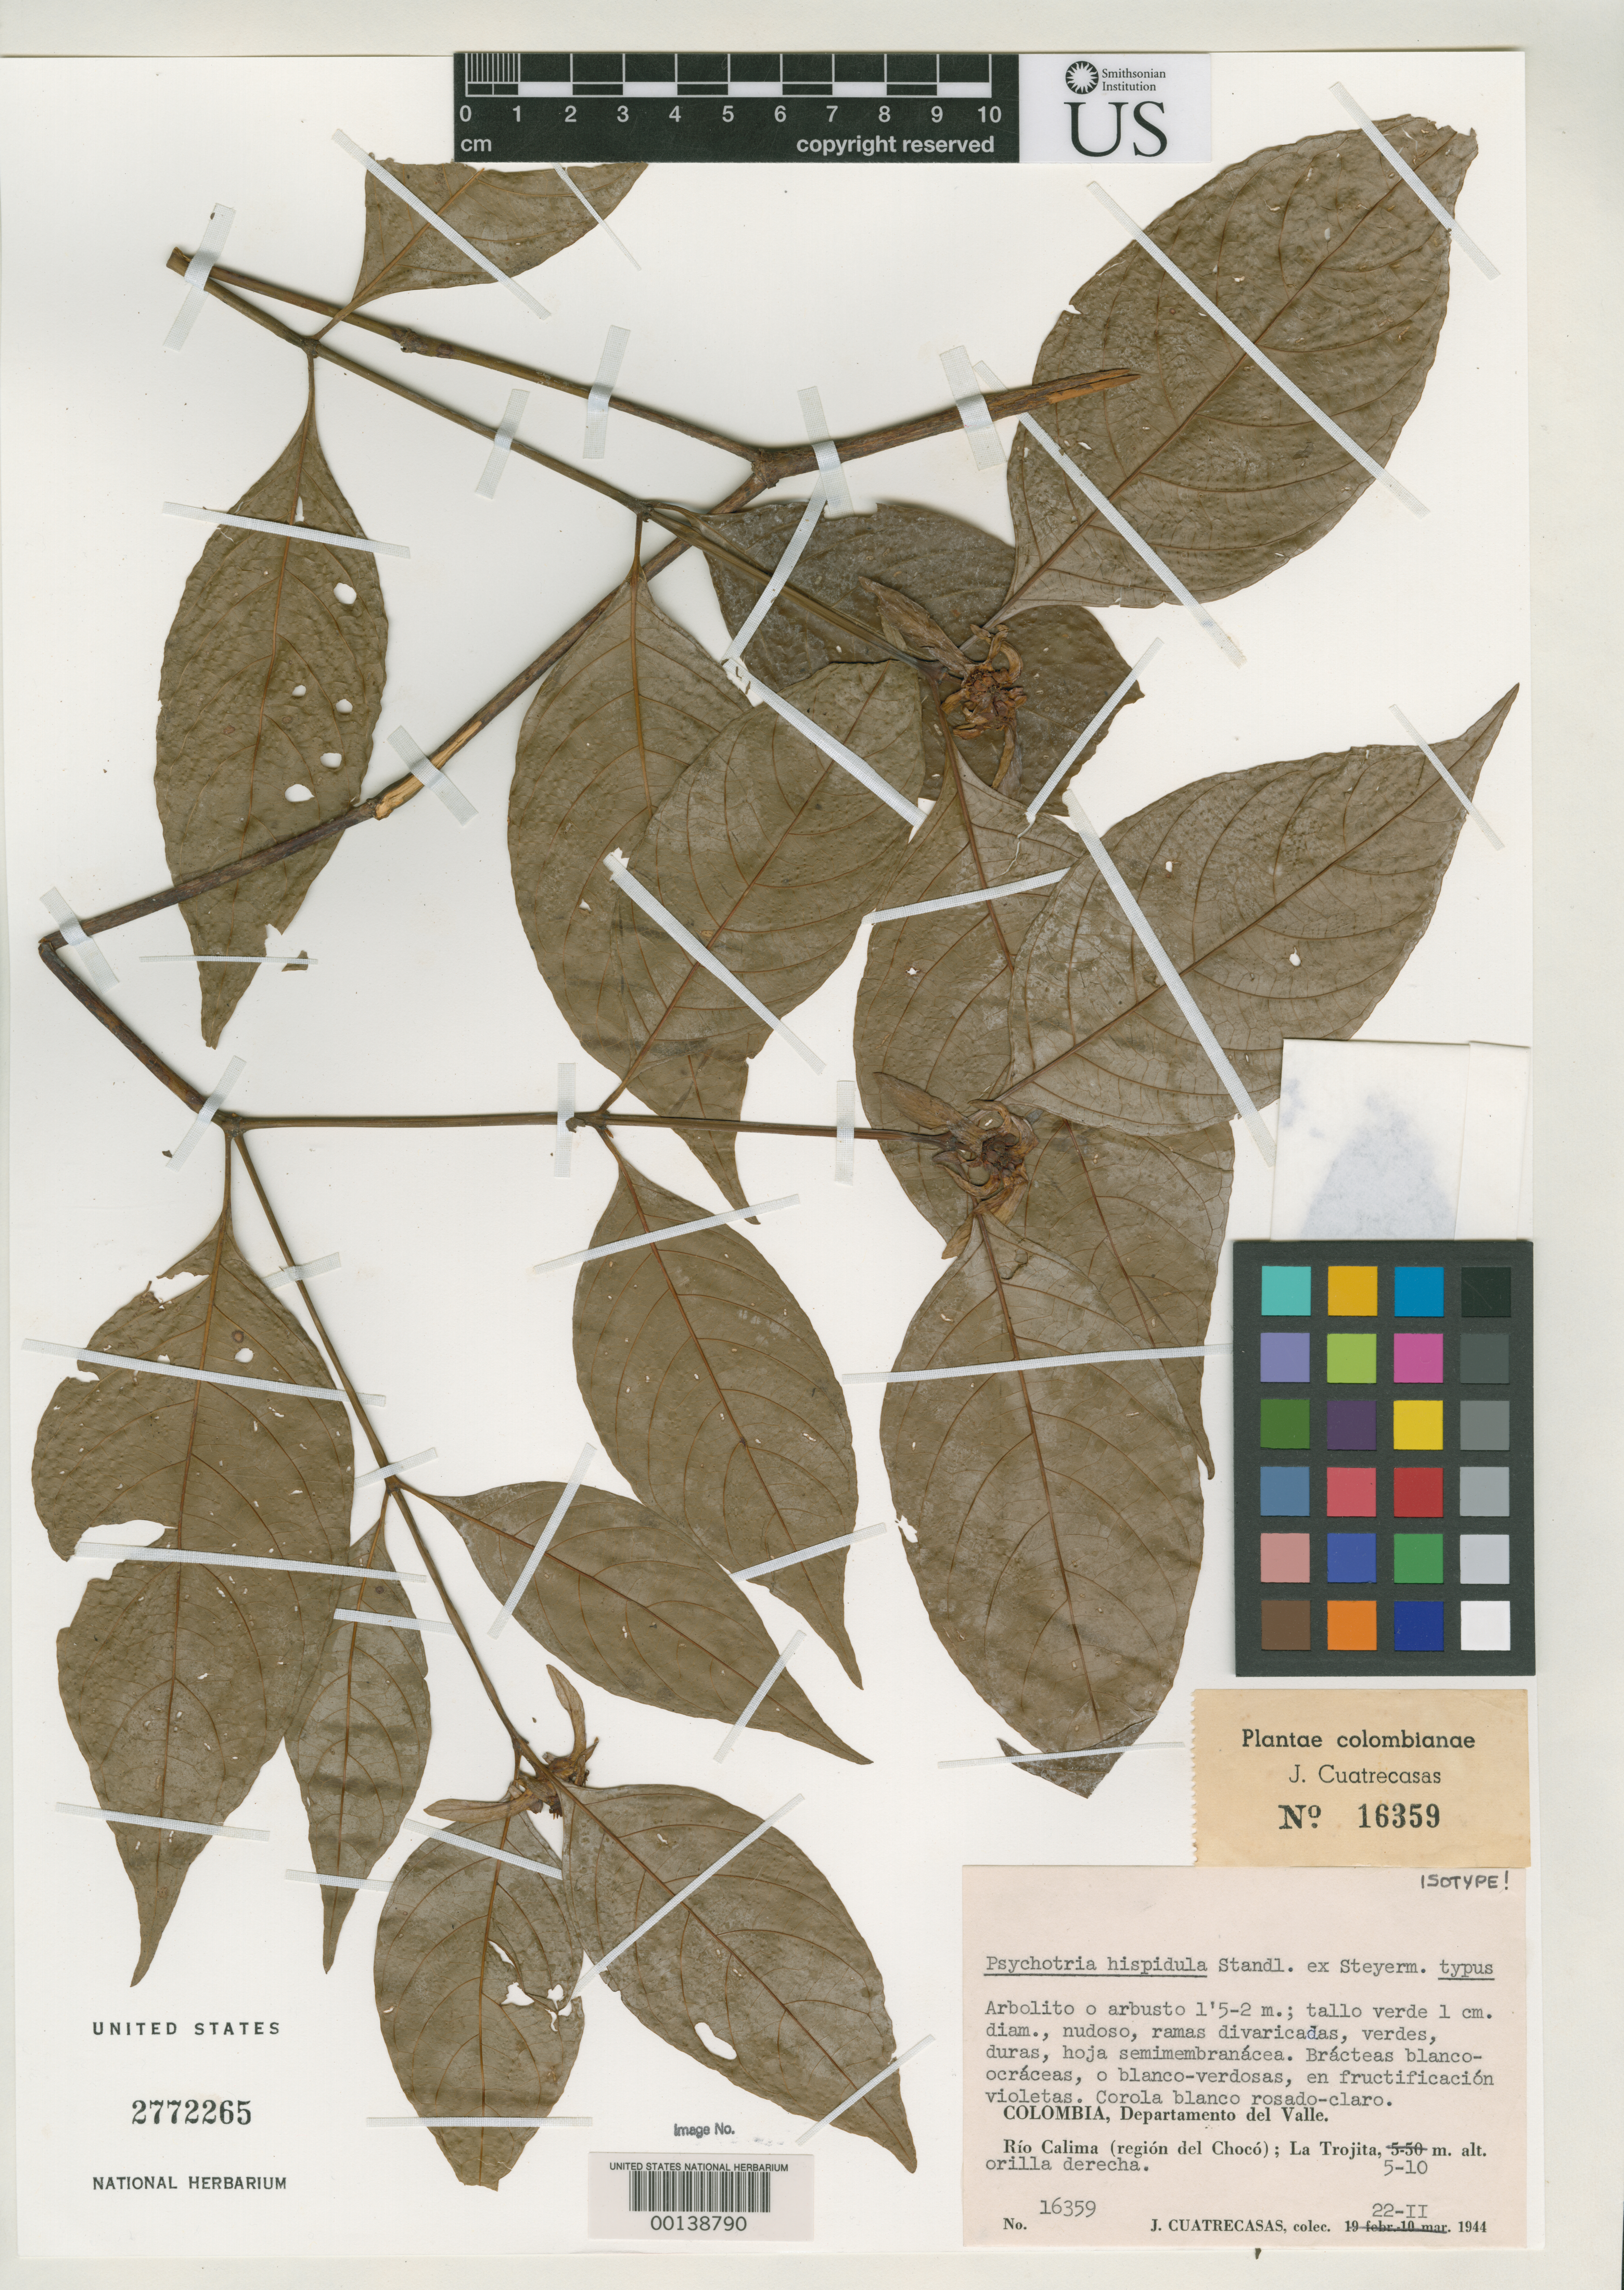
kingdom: Plantae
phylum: Tracheophyta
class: Magnoliopsida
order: Gentianales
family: Rubiaceae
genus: Psychotria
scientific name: Psychotria hispidula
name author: Standl. & Steyerm.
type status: Isotype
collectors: J. Cuatrecasas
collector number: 16359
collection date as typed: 22 Feb 1944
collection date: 1944-02-22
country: Colombia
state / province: Valle del Cauca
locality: Rio Calima, La Tojita.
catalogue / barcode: US 2772265